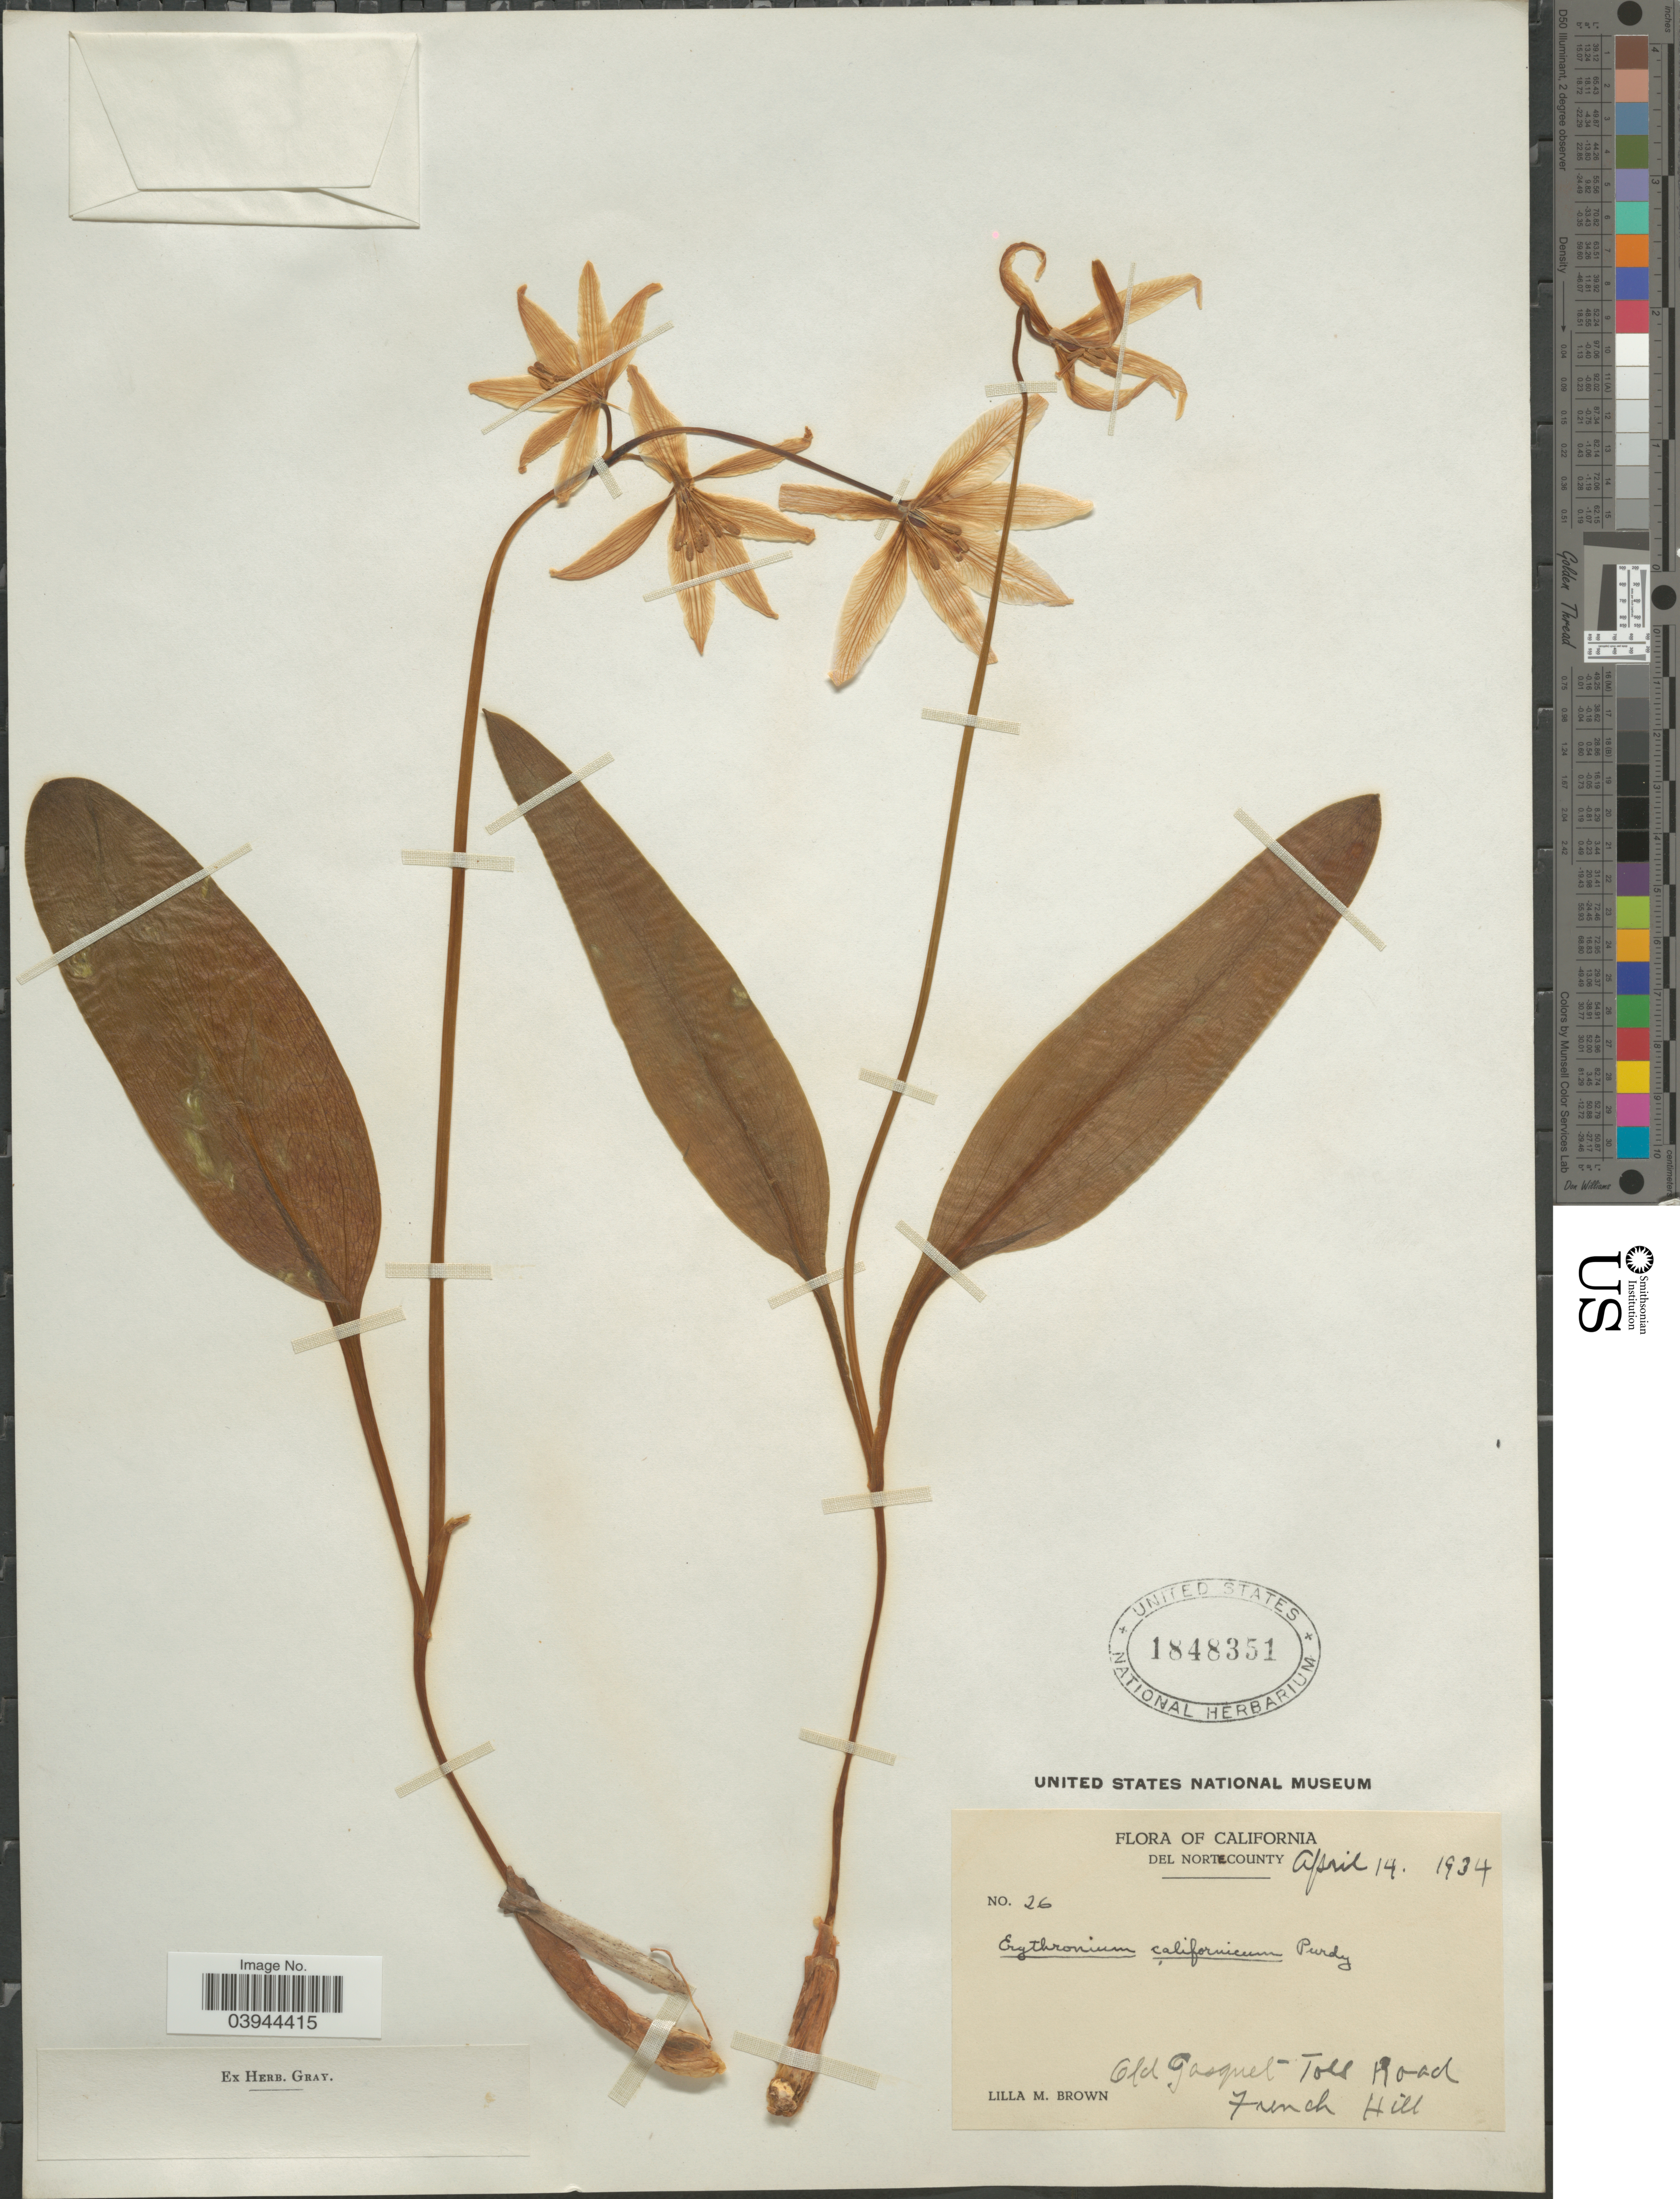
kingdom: Plantae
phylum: Tracheophyta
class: Liliopsida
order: Liliales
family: Liliaceae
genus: Erythronium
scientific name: Erythronium californicum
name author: Purdy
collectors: L. M. Brown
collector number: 26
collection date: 1934-04-14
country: United States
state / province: California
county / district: Del Norte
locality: Del Norte County. Old Gasquet - Toll Road. French Hill.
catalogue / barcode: US 1848351